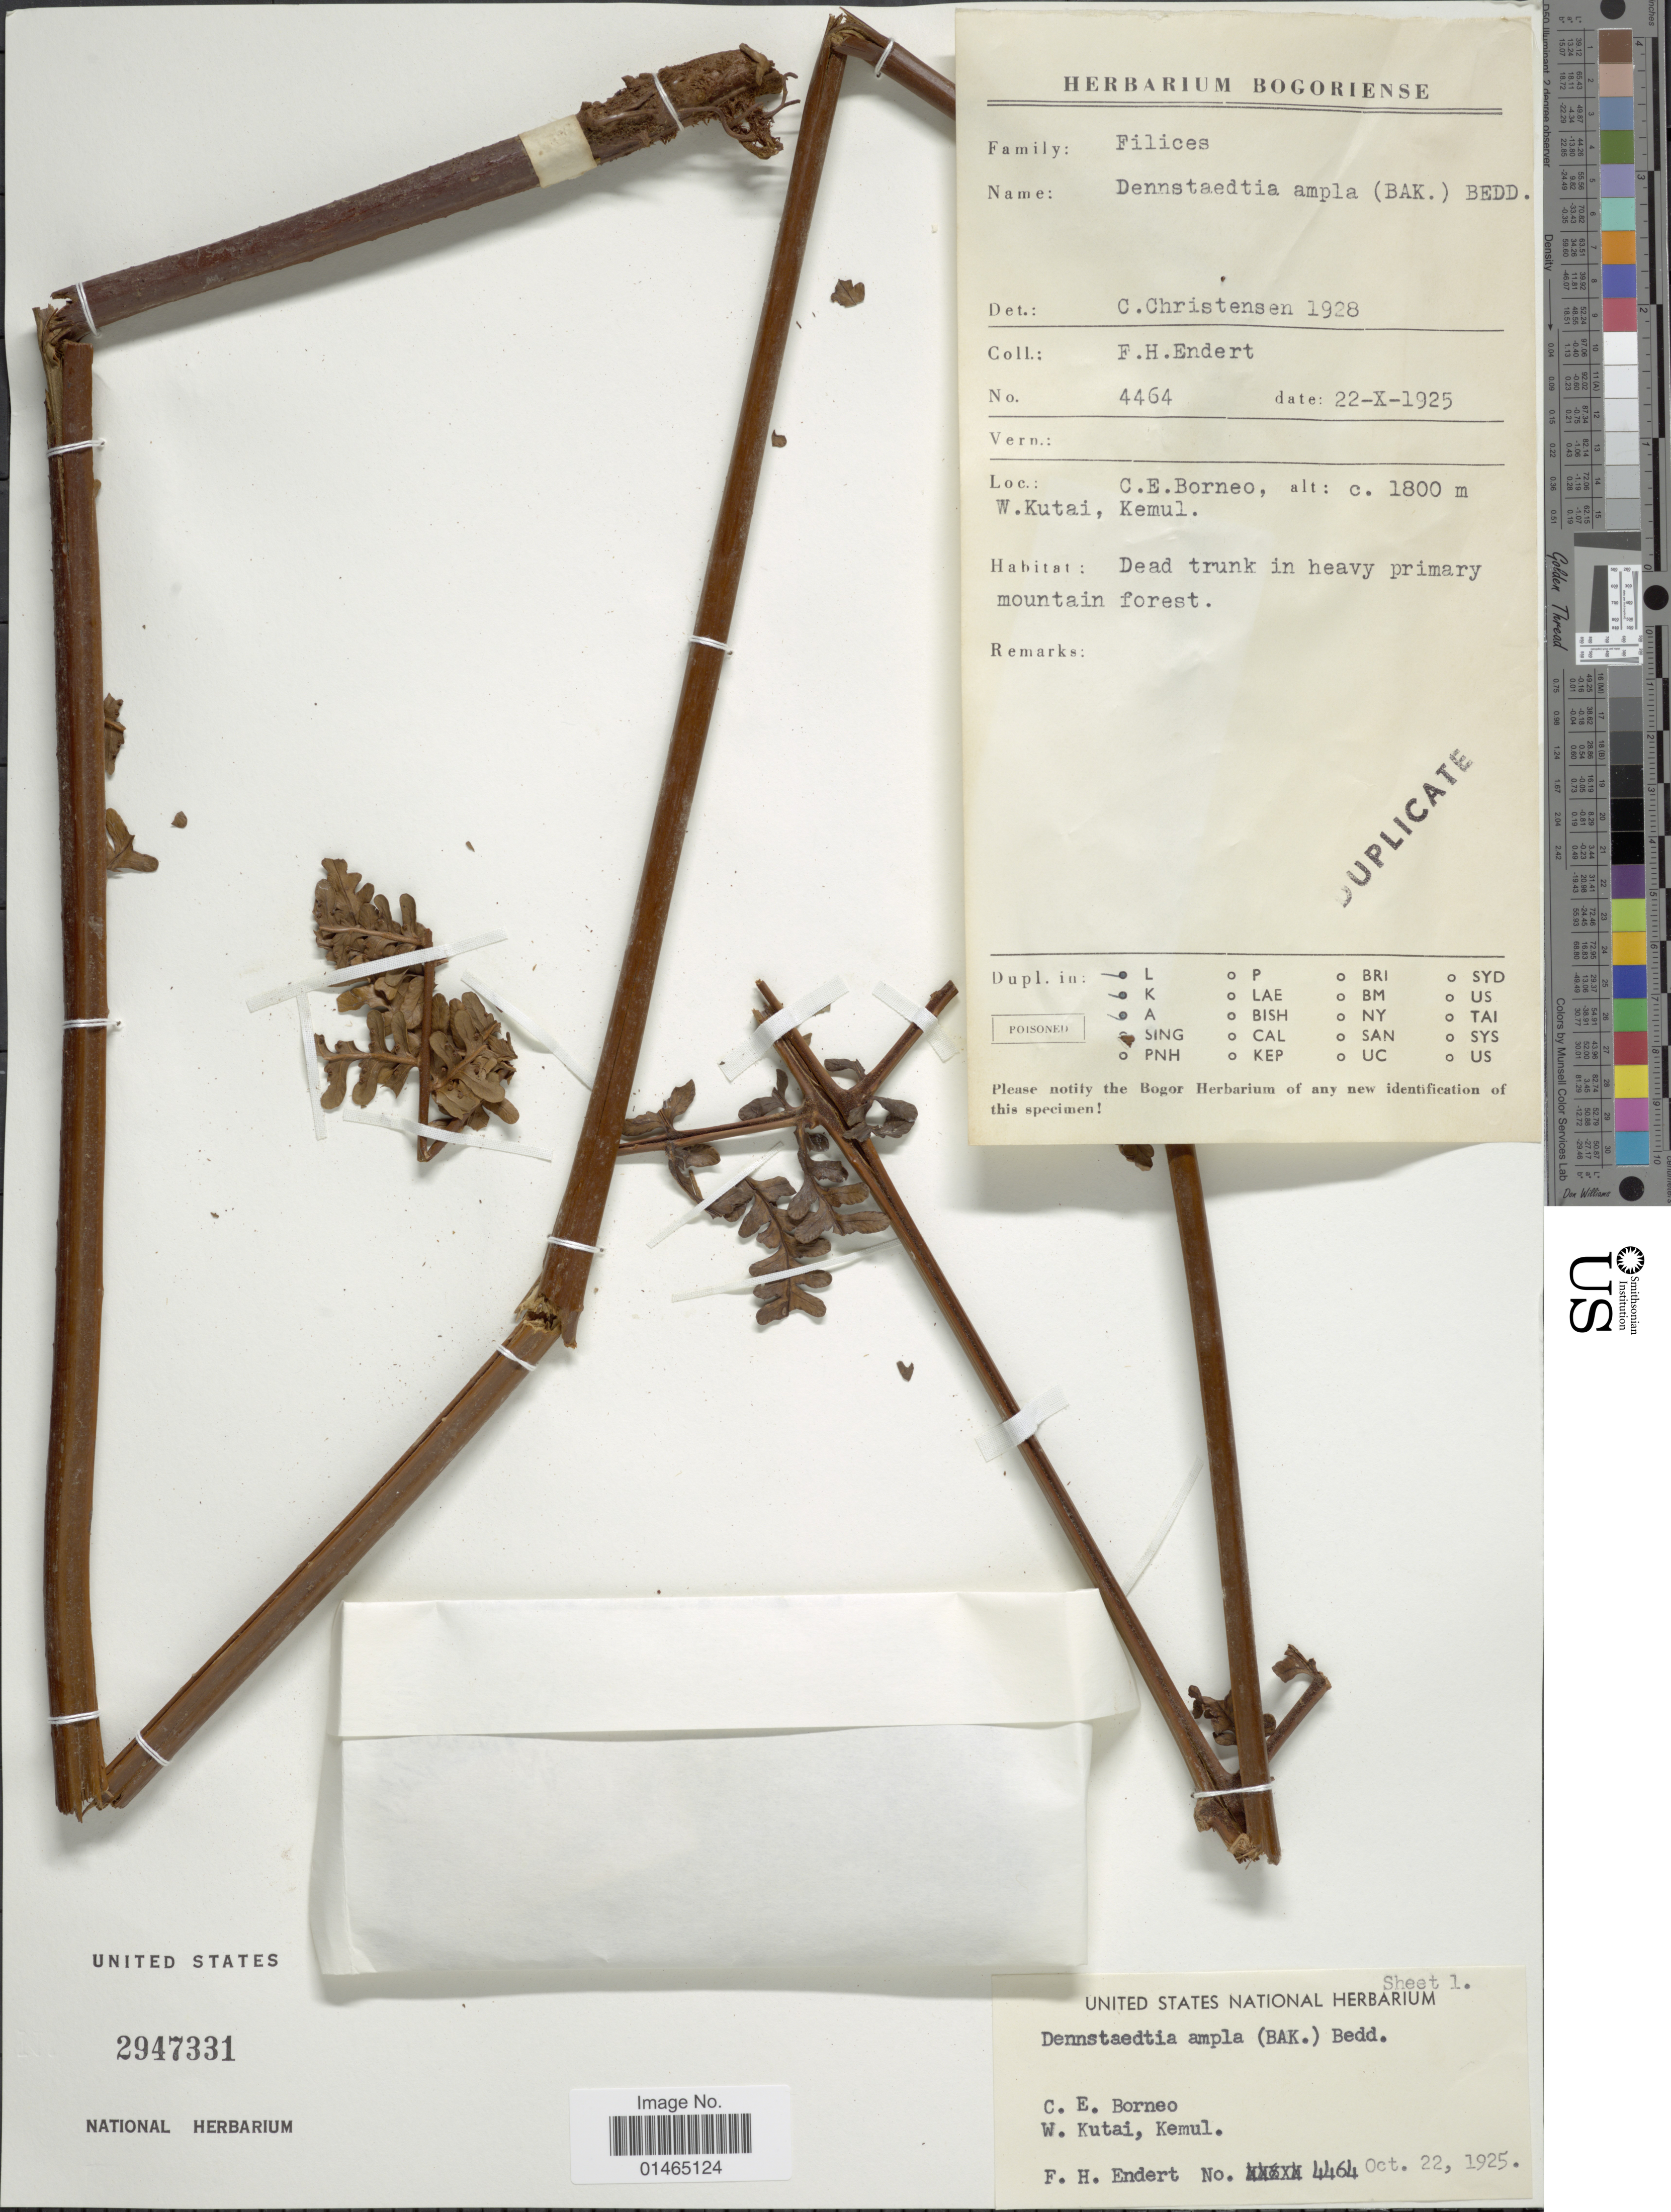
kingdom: Plantae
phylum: Tracheophyta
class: Polypodiopsida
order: Polypodiales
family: Dennstaedtiaceae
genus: Dennstaedtia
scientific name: Dennstaedtia ampla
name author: (Baker) Bedd.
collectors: F. Endert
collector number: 4464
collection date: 1925-10-22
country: Indonesia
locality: C.E. Borneo, W. Kutai, Kemul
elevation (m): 1800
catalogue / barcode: US 2947331